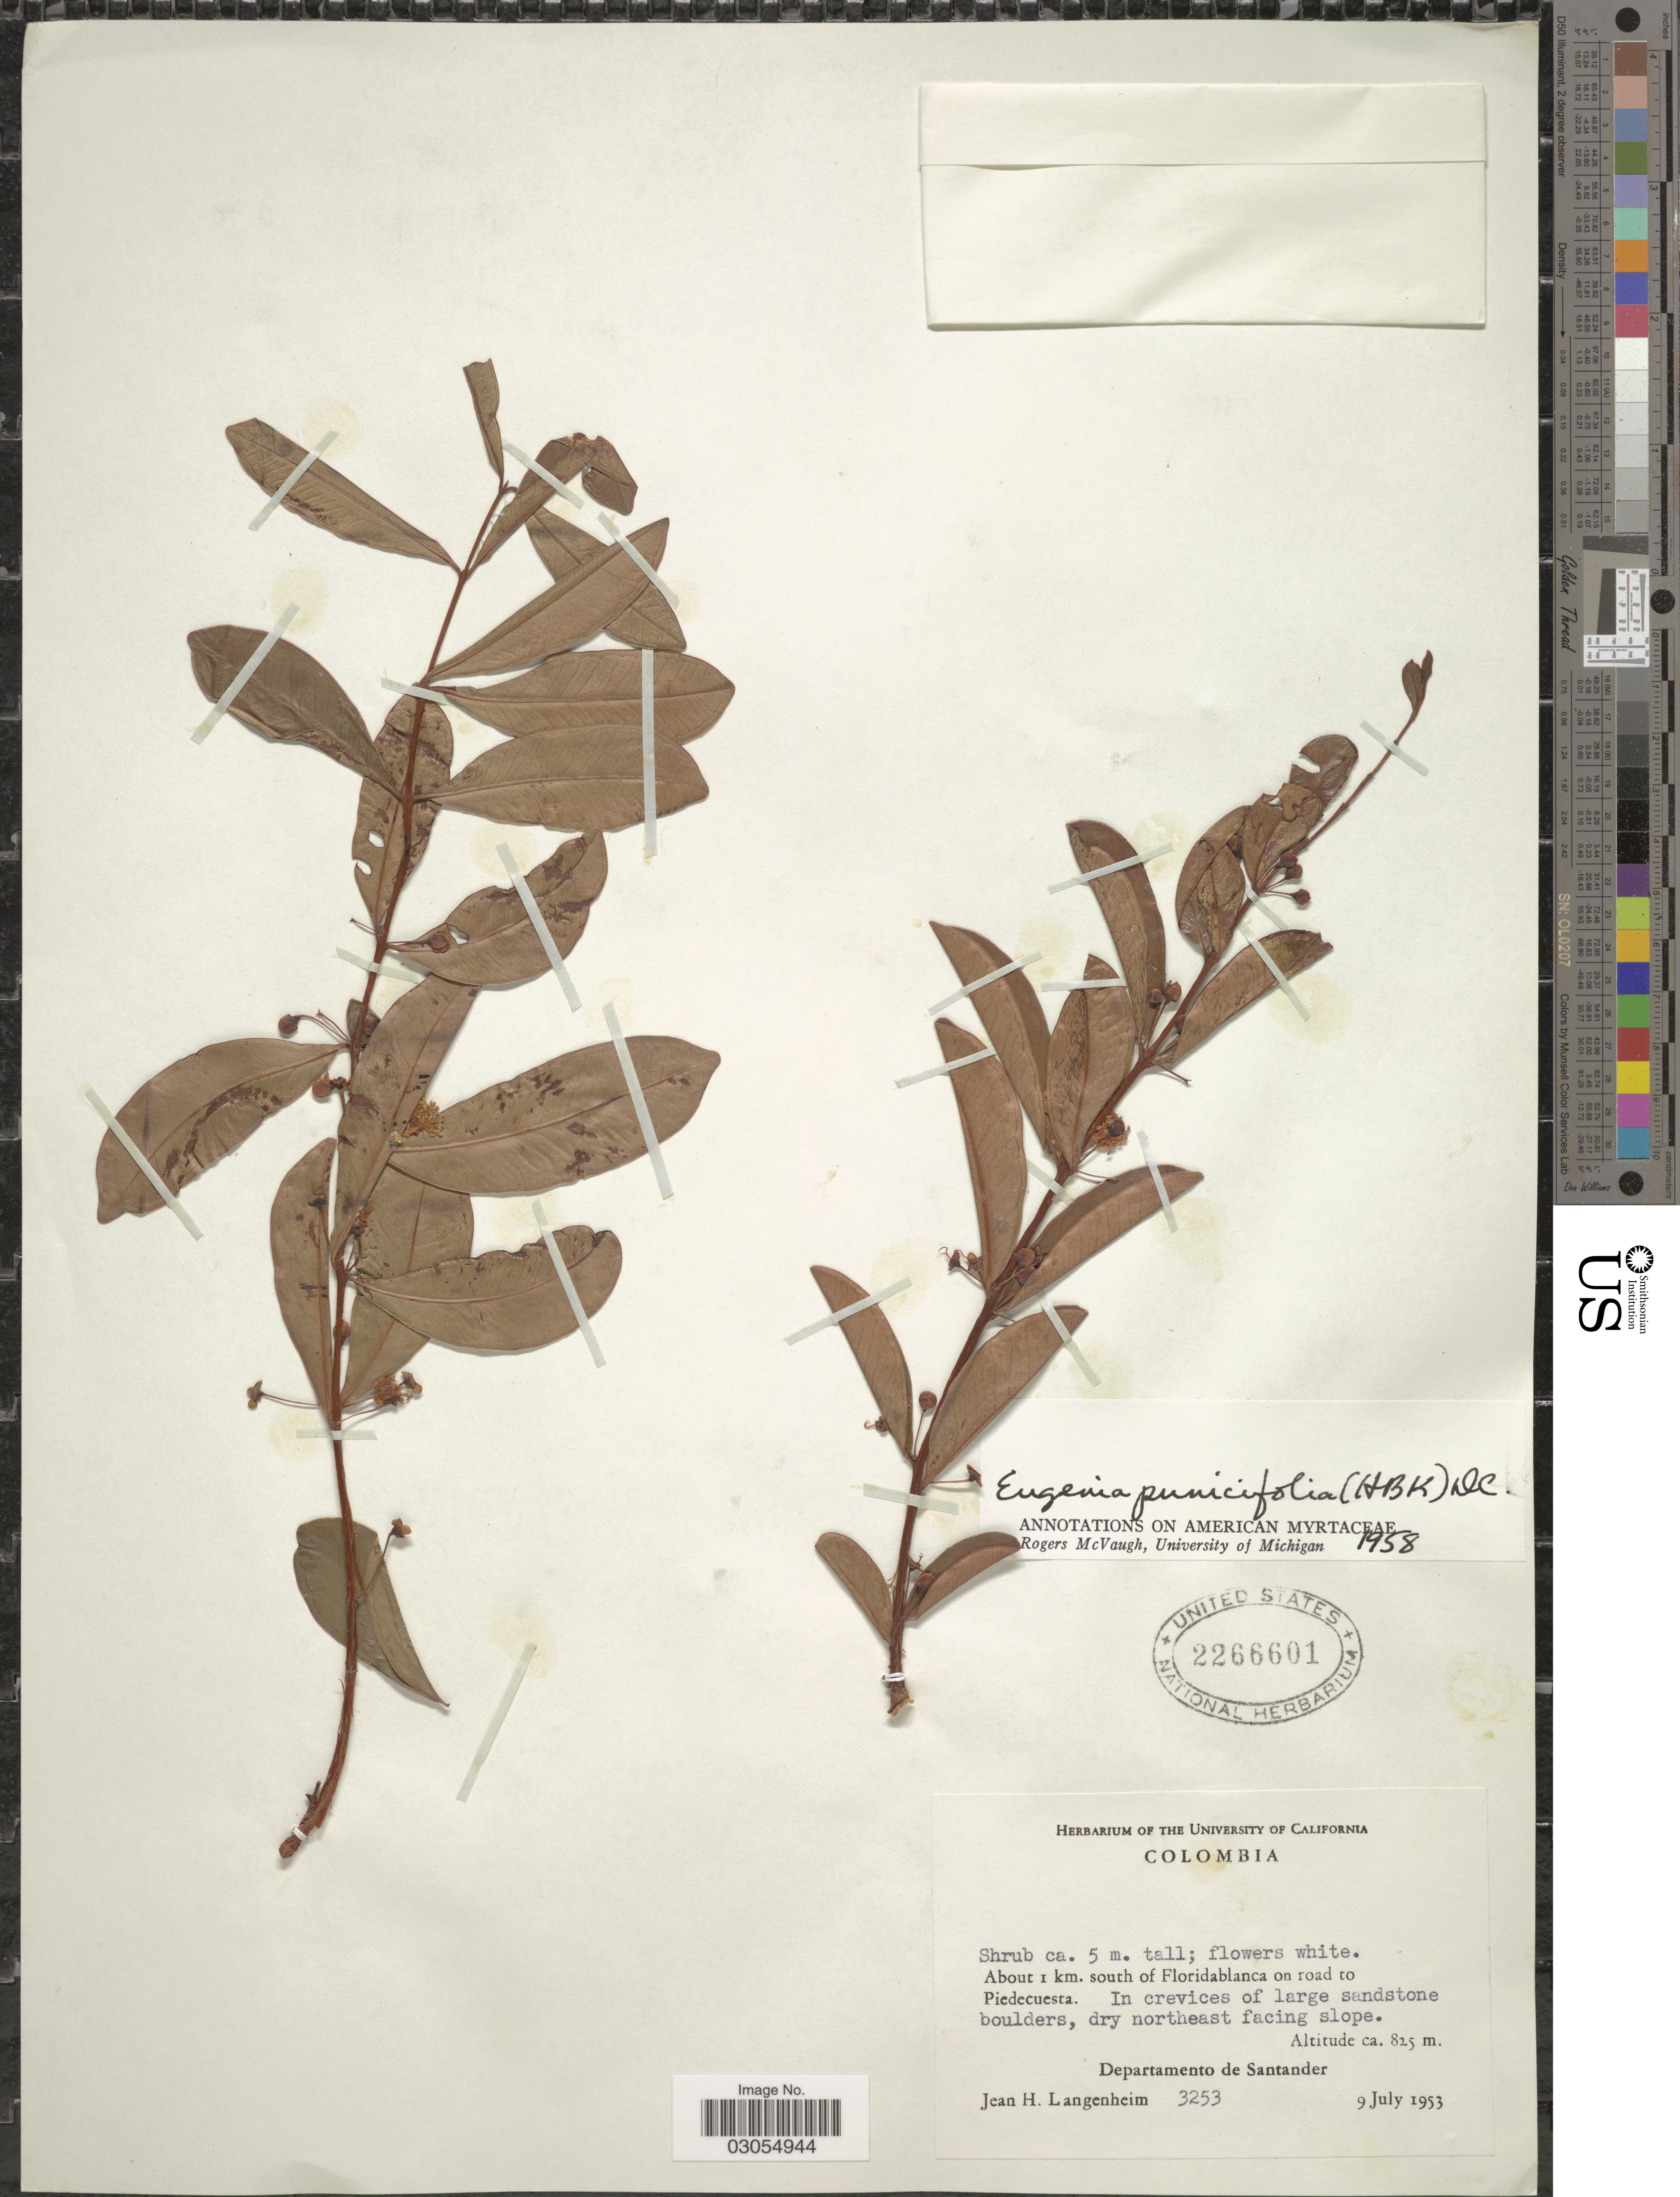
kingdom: Plantae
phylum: Tracheophyta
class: Magnoliopsida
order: Myrtales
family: Myrtaceae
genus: Eugenia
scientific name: Eugenia punicifolia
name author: (Kunth) DC.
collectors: J. H. Langenheim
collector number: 3253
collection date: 1953-07-09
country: Colombia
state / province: Santander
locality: About 1 km. south of Floridablanca on road to Piedecuesta. Northeast facing slope. Departamento de Santander.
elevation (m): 825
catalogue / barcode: US 2266601